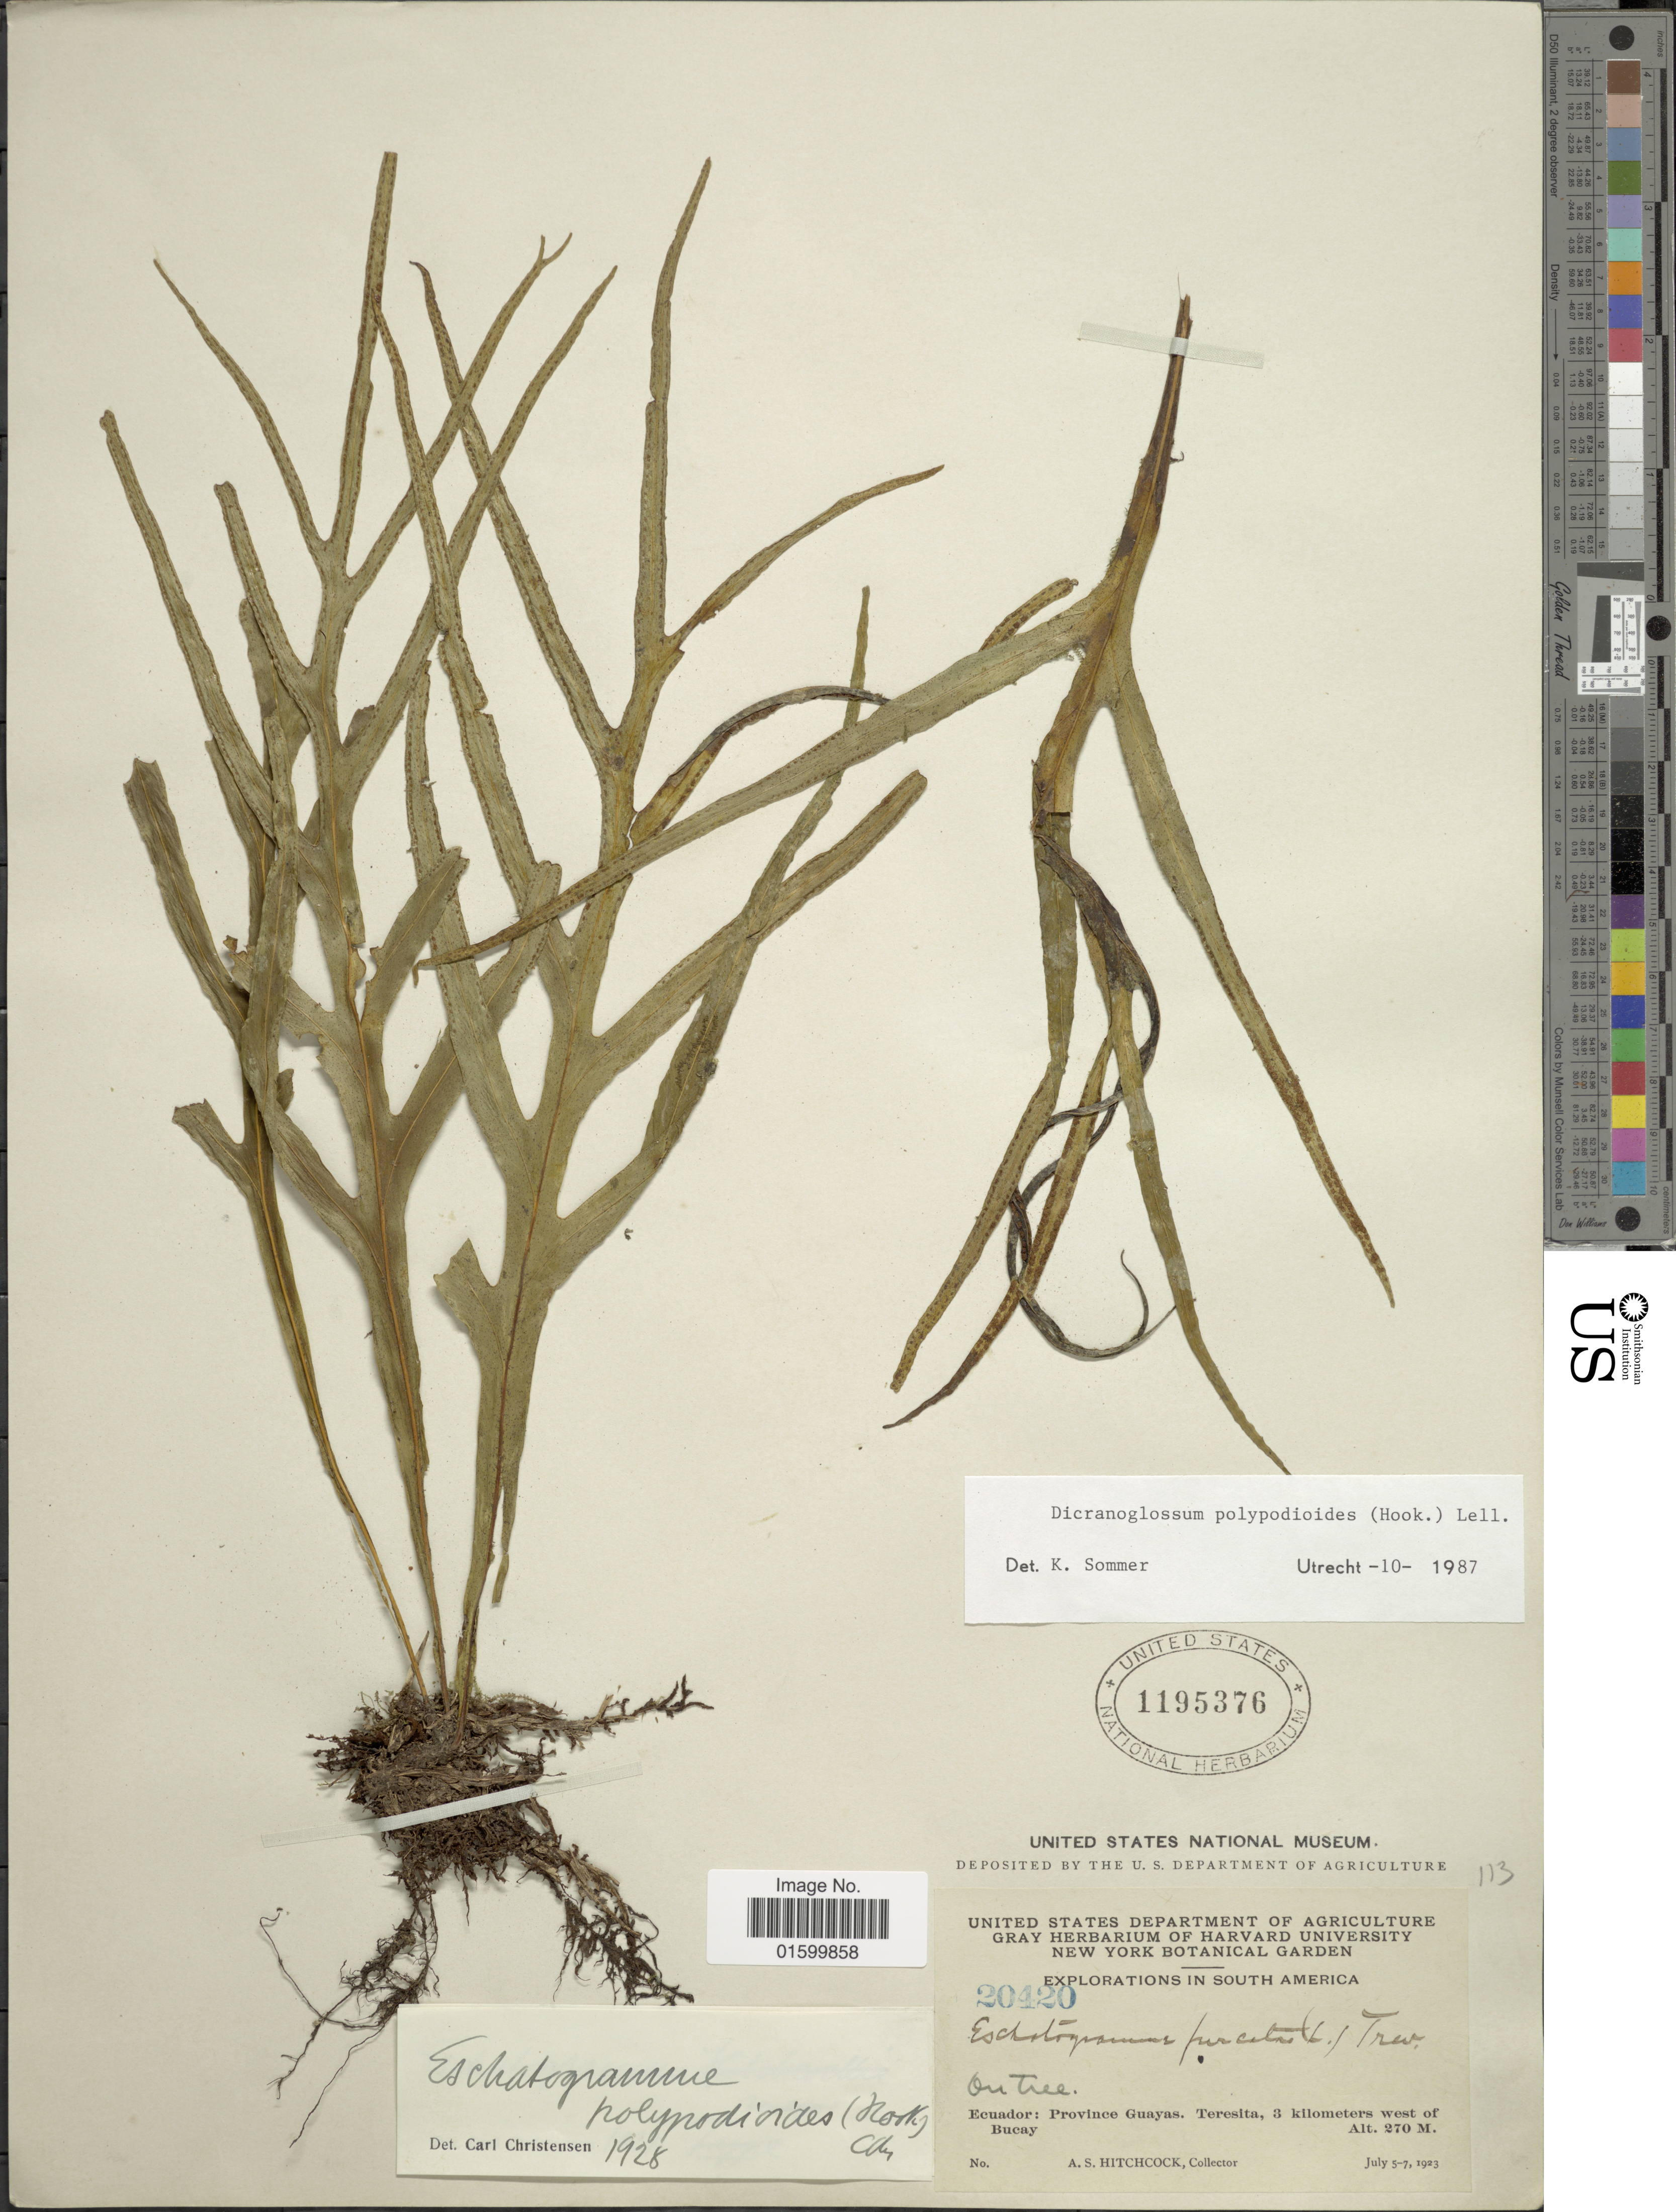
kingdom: Plantae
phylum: Tracheophyta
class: Polypodiopsida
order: Polypodiales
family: Polypodiaceae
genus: Pleopeltis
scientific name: Pleopeltis polypodioides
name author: (L.) E.G. Andrews & Windham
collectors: A. S. Hitchcock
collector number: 20420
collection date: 1923-07-05/1923-07-07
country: Ecuador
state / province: Guayas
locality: Ecuador: Province Guayas, Teresita, 3 kilometers west of Bucay, South America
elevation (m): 270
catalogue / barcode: US 1195376